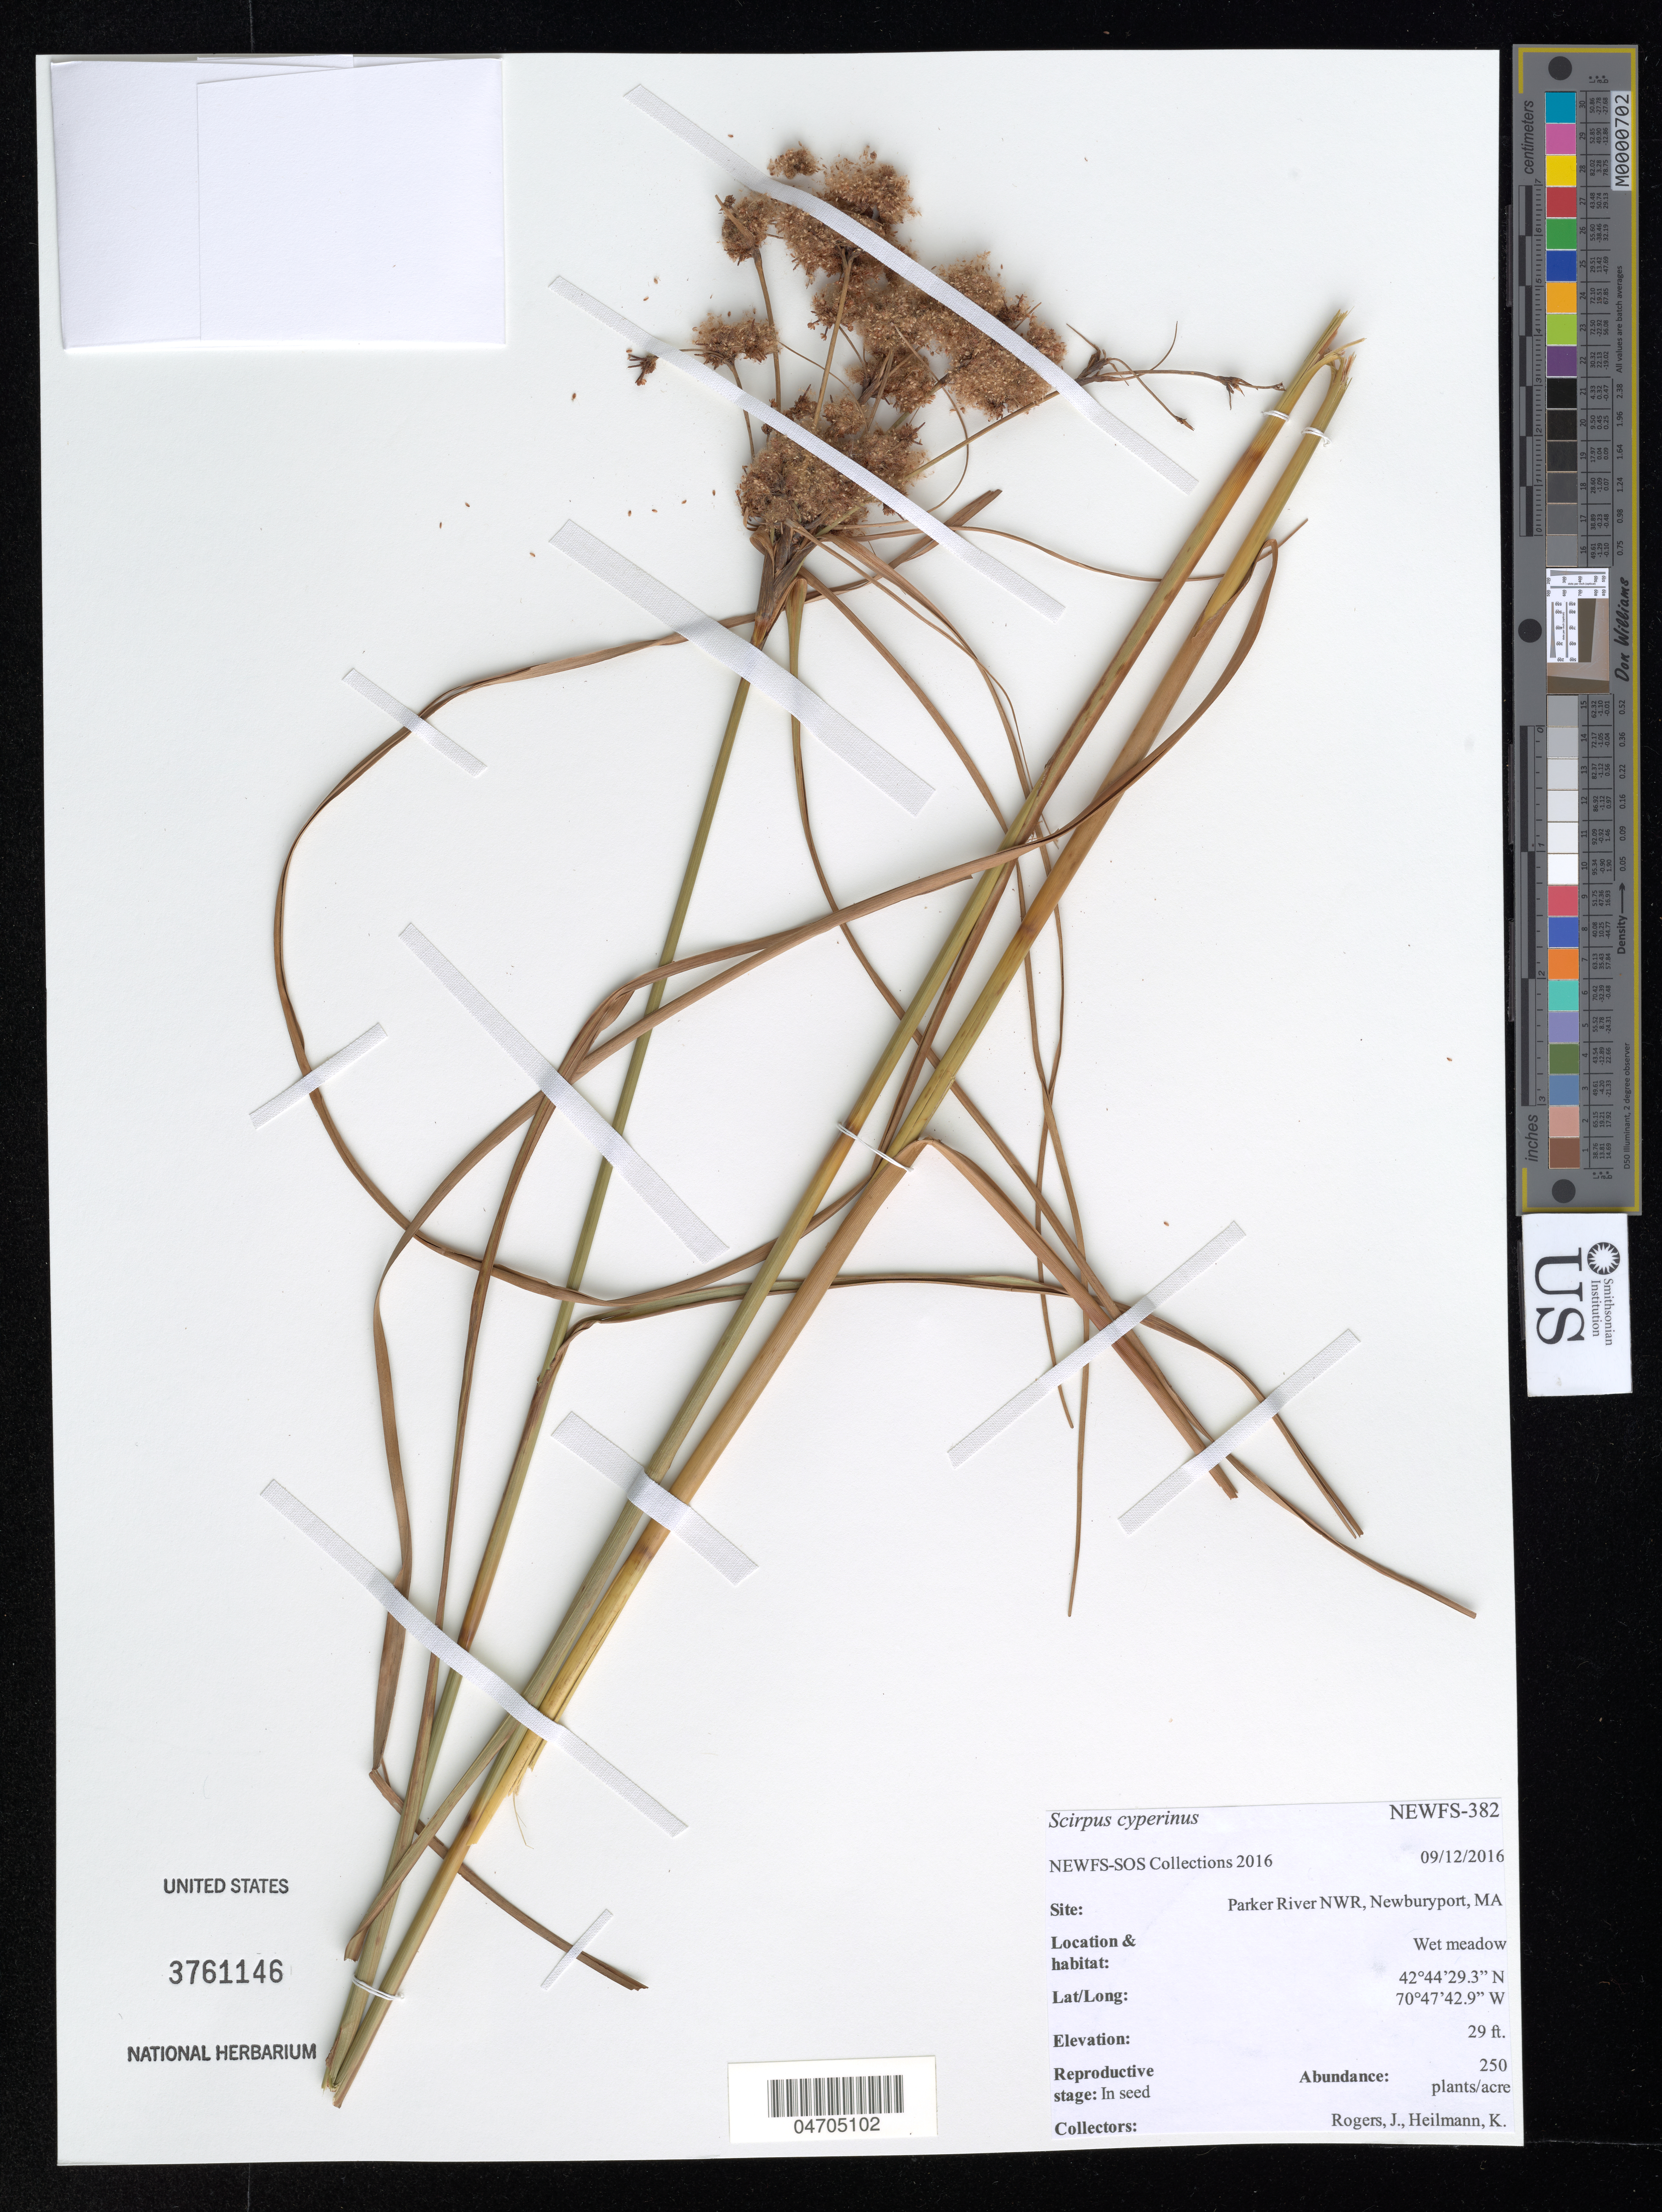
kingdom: Plantae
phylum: Tracheophyta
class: Liliopsida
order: Poales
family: Cyperaceae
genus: Scirpus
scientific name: Scirpus cyperinus (L.) Kunth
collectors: J. Rogers & K. Heilmann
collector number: NEWFS-382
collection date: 2016-09-12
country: United States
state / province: Massachusetts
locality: Parker River NWR, Newburyport.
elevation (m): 9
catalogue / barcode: US 3761146